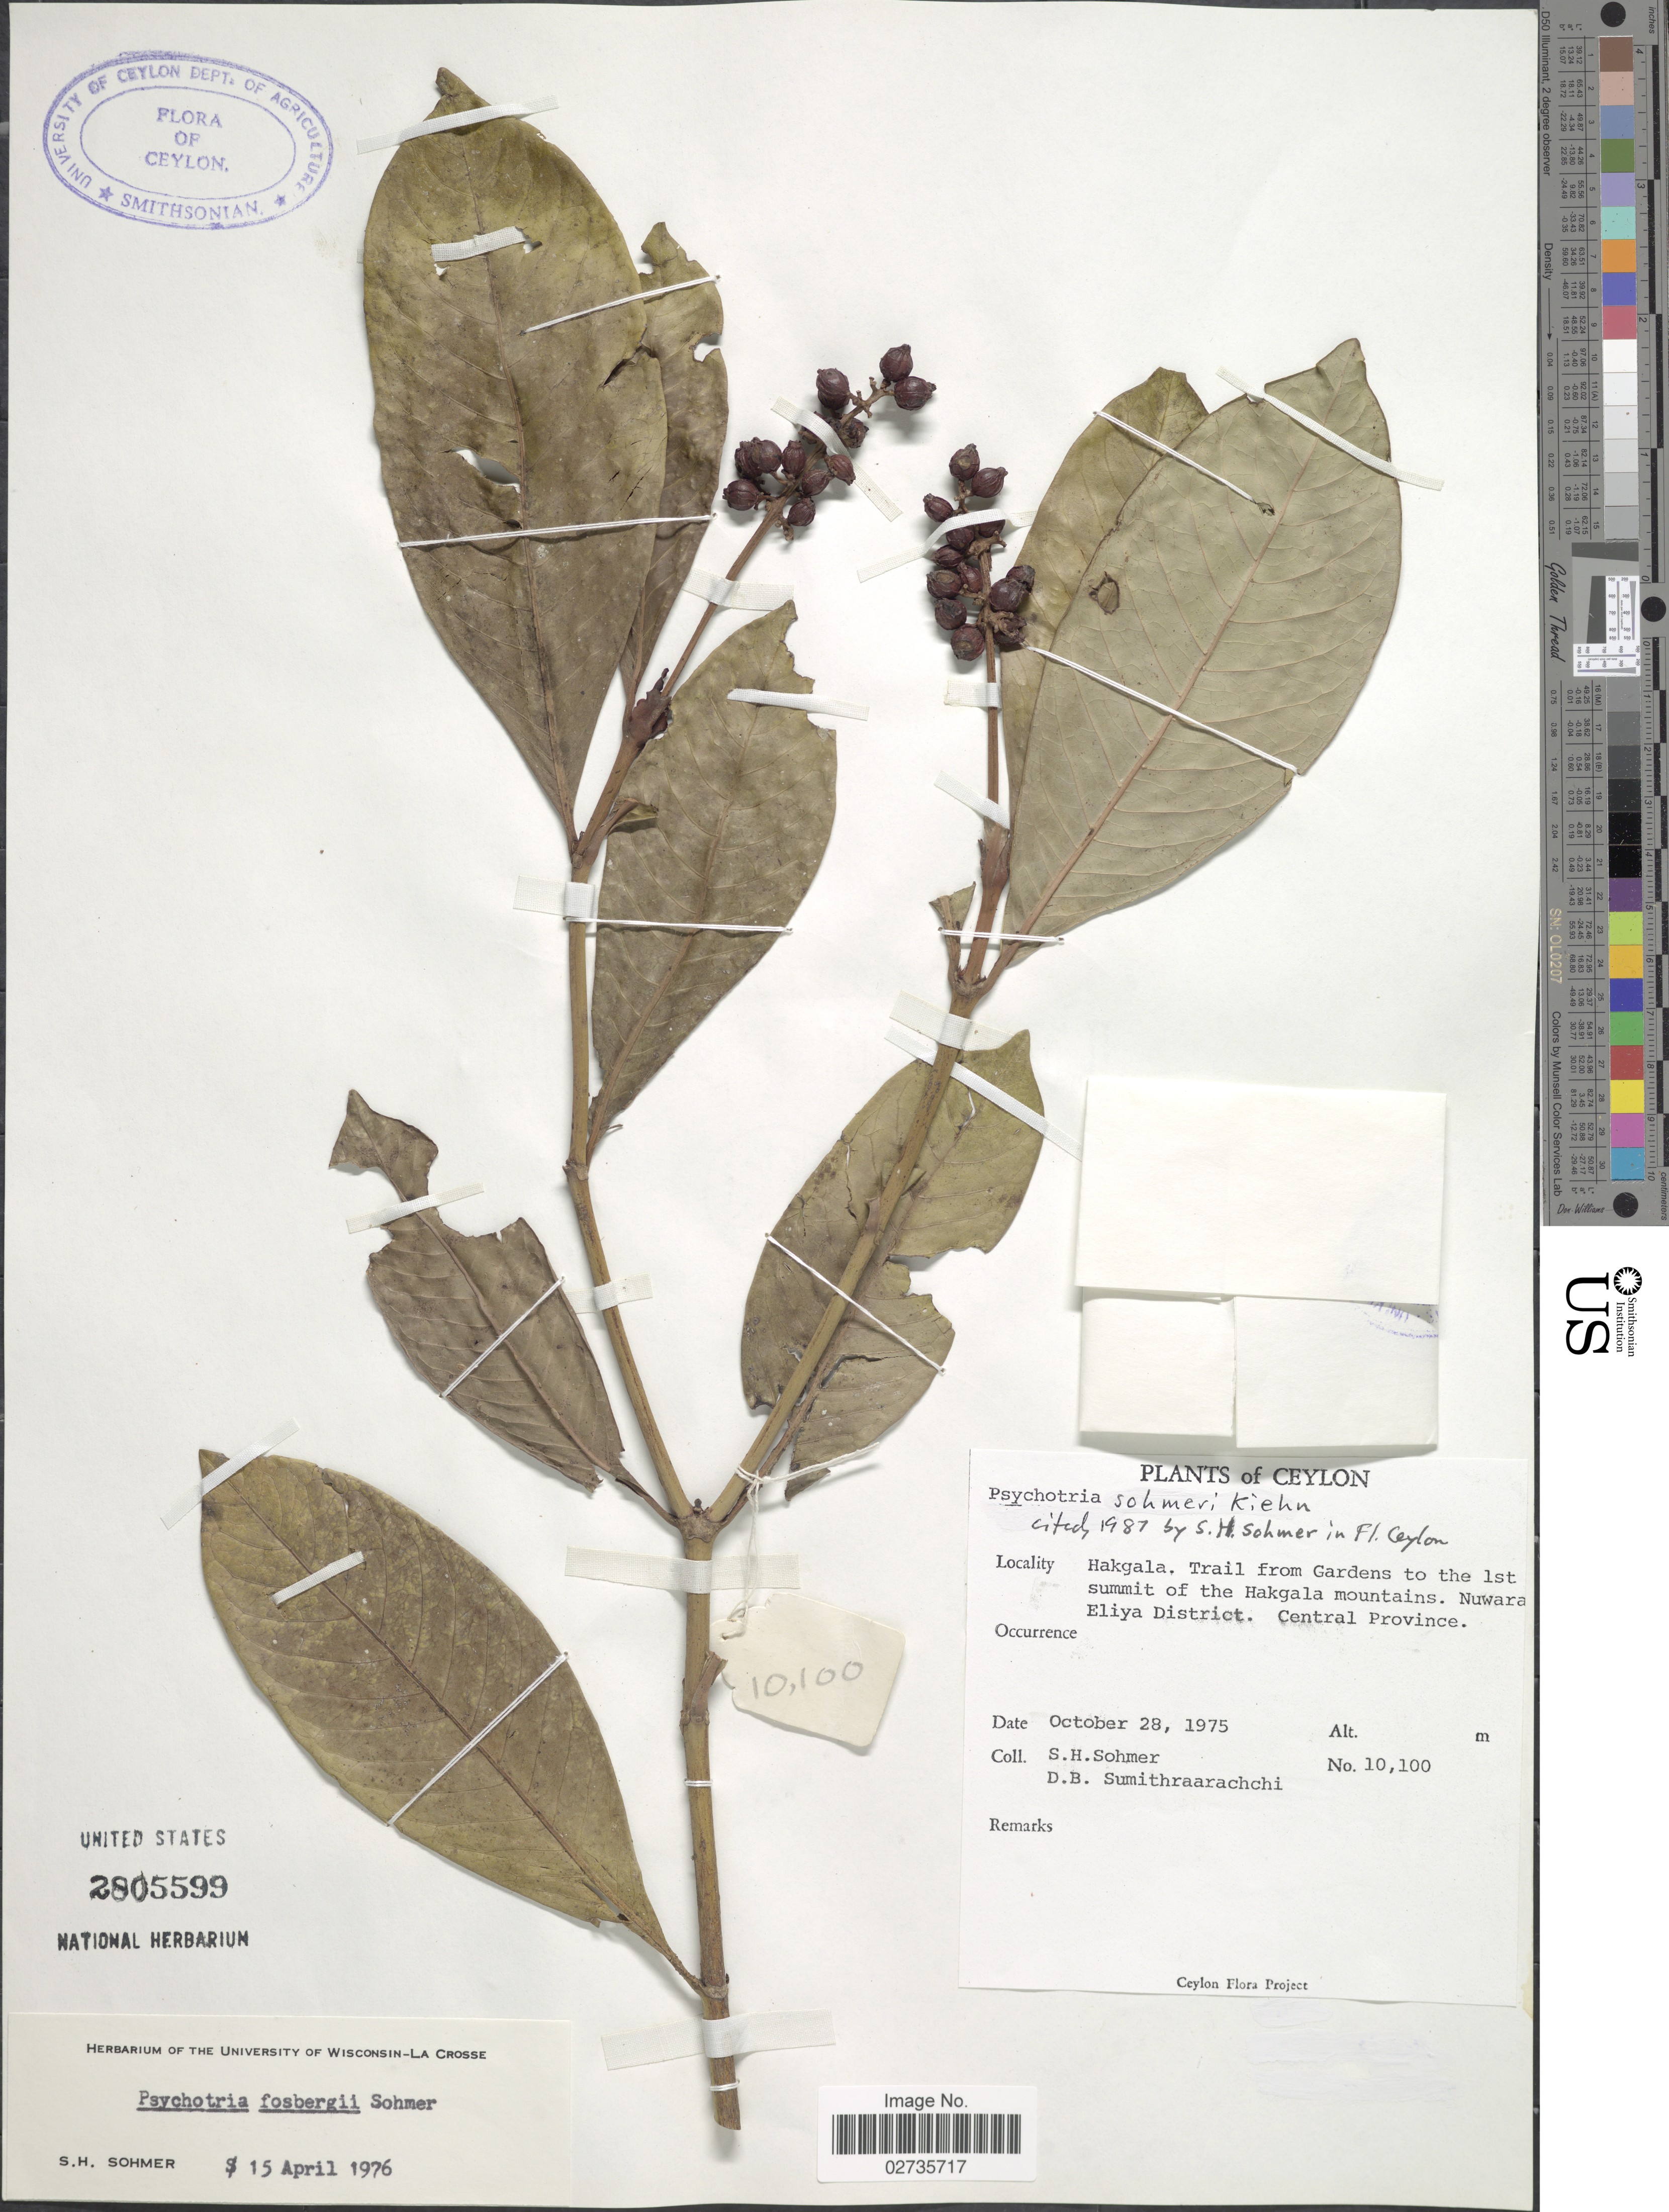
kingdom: Plantae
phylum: Tracheophyta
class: Magnoliopsida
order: Gentianales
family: Rubiaceae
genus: Psychotria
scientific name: Psychotria sohmeri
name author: Kiehn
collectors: S. H. Sohmer & D. B. Sumithraarachchi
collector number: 10100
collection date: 1975-10-28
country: Sri Lanka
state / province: Central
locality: Ceylon, Hakgala Trail from gardens to the 1st summit of the Hakgala mountains. Nuwara Eliya District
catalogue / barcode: US 2805599